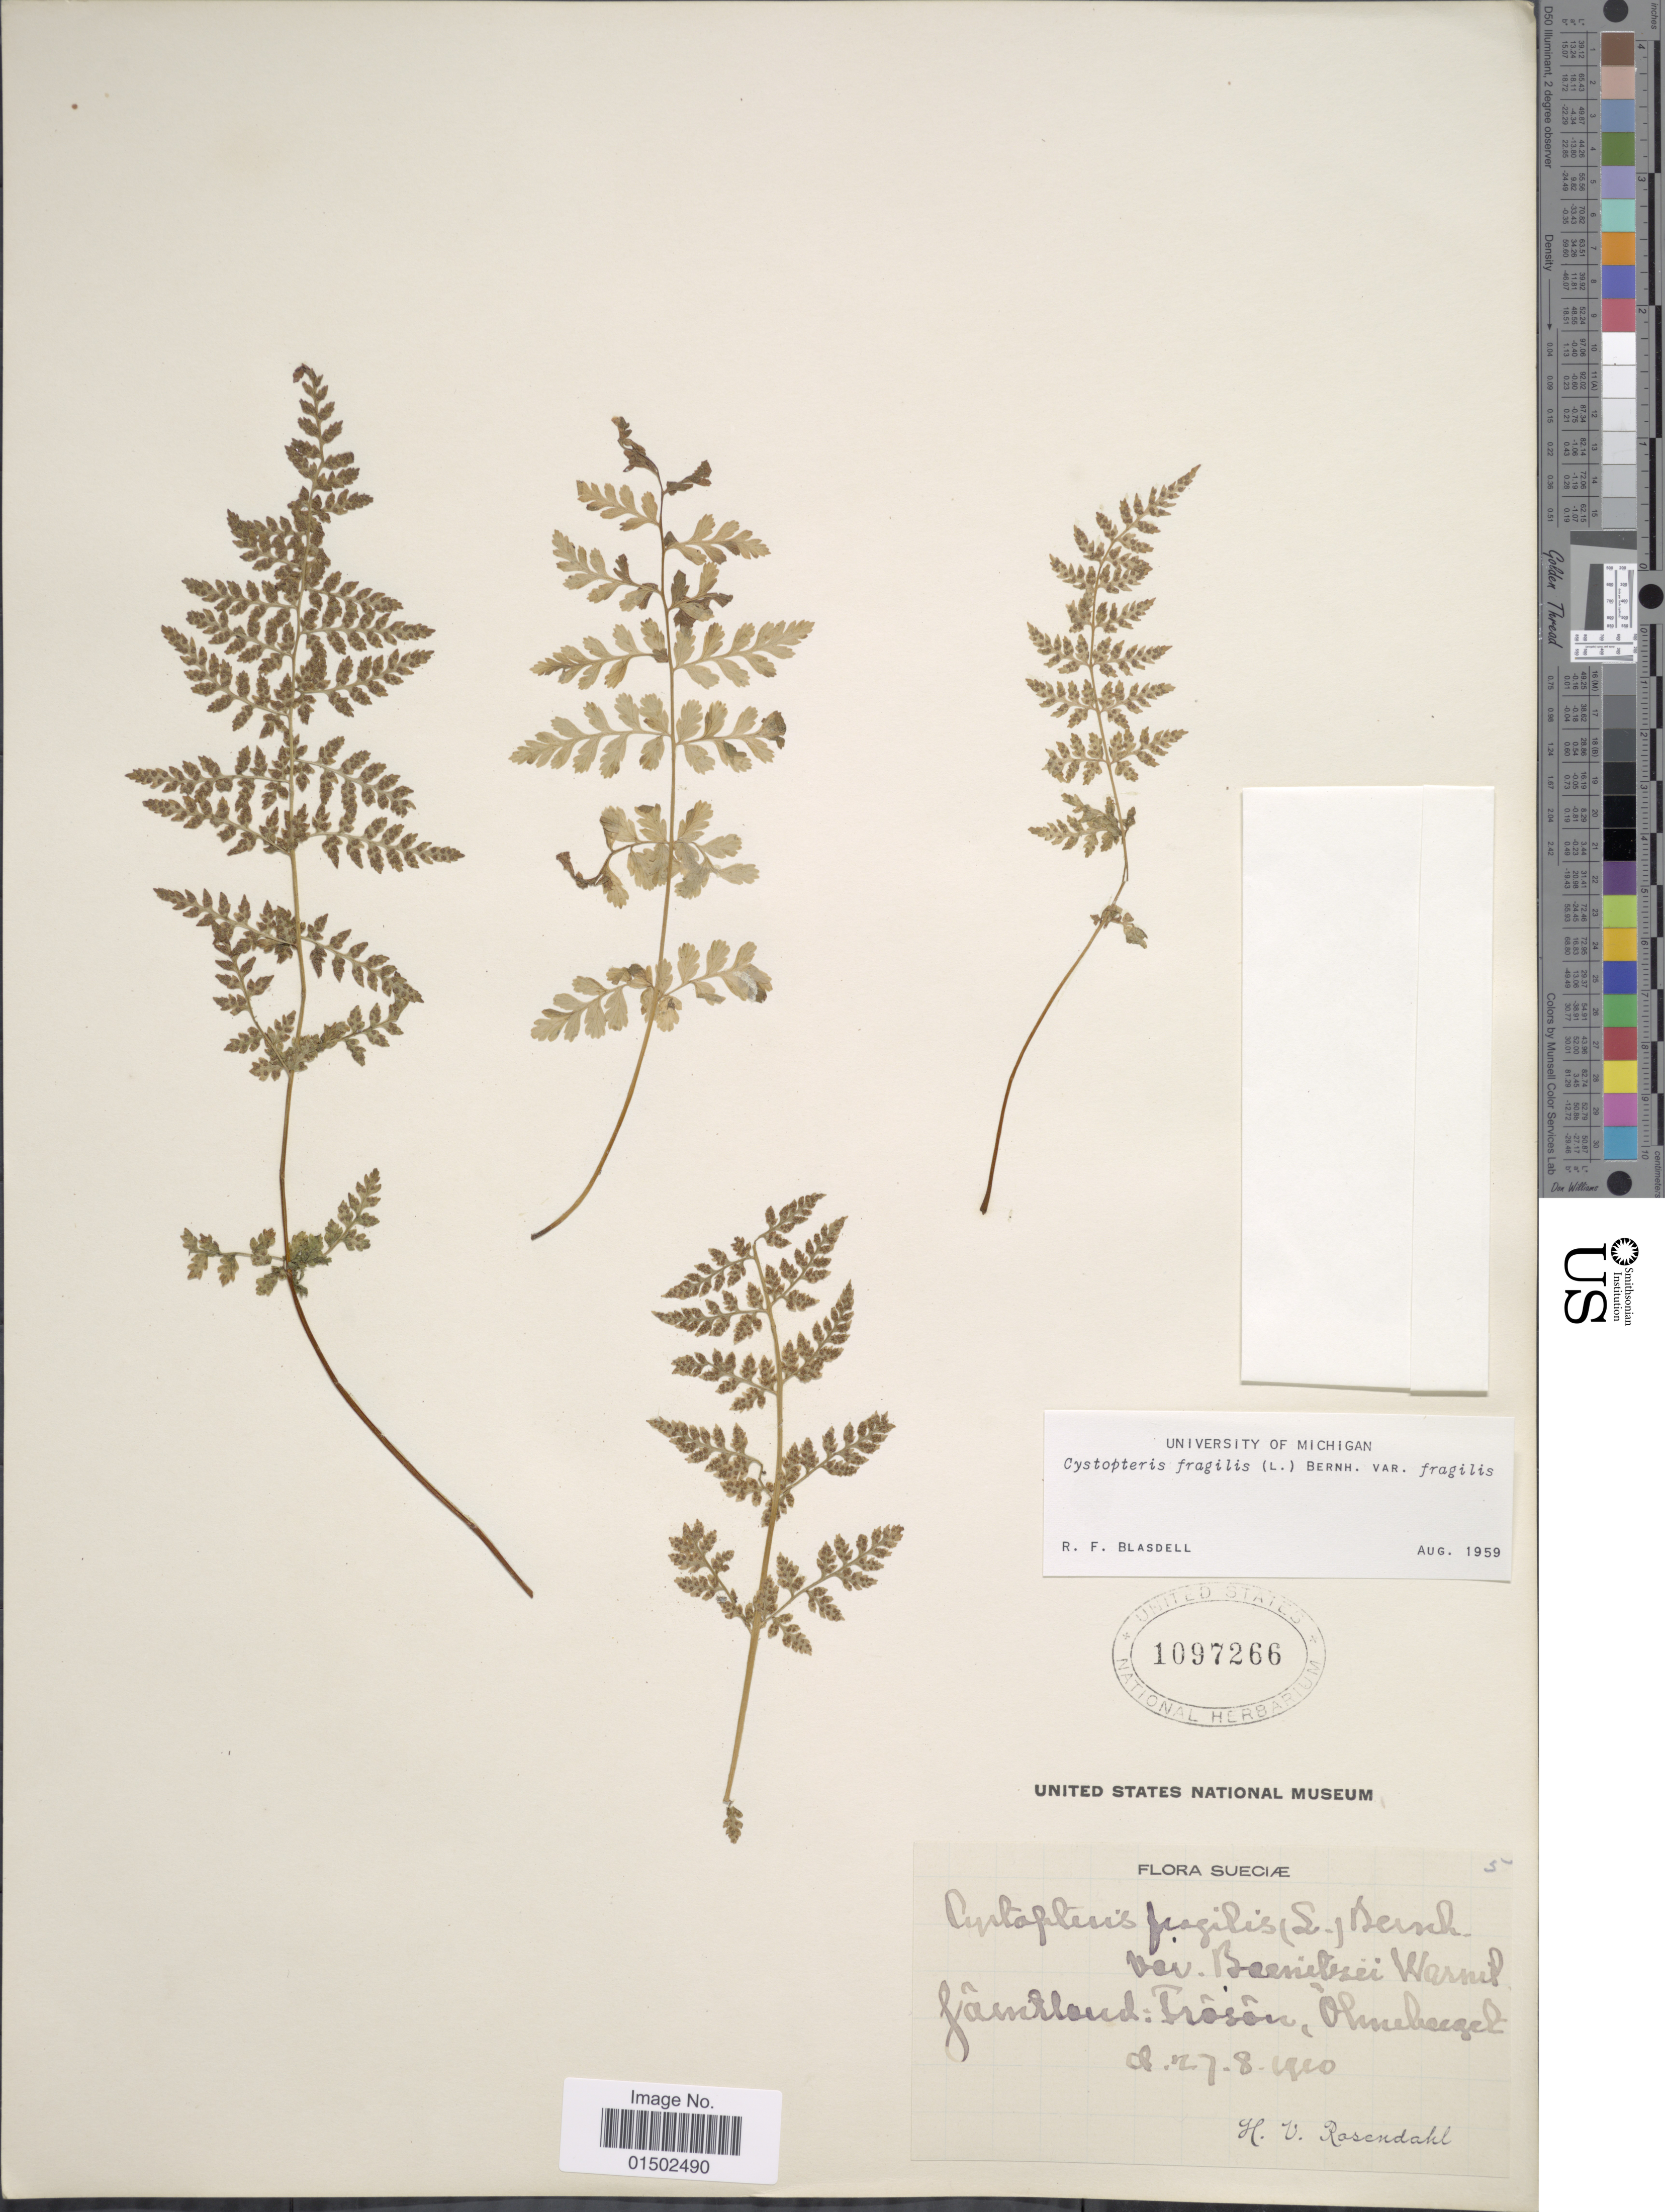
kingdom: Plantae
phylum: Tracheophyta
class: Polypodiopsida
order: Polypodiales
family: Cystopteridaceae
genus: Cystopteris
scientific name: Cystopteris fragilis var. fragilis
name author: (L.) Bernh.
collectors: H. V. Rosendahl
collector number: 5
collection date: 1910-08-27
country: Sweden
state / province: Jämtland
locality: Frösön, Öneberget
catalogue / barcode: US 1097266